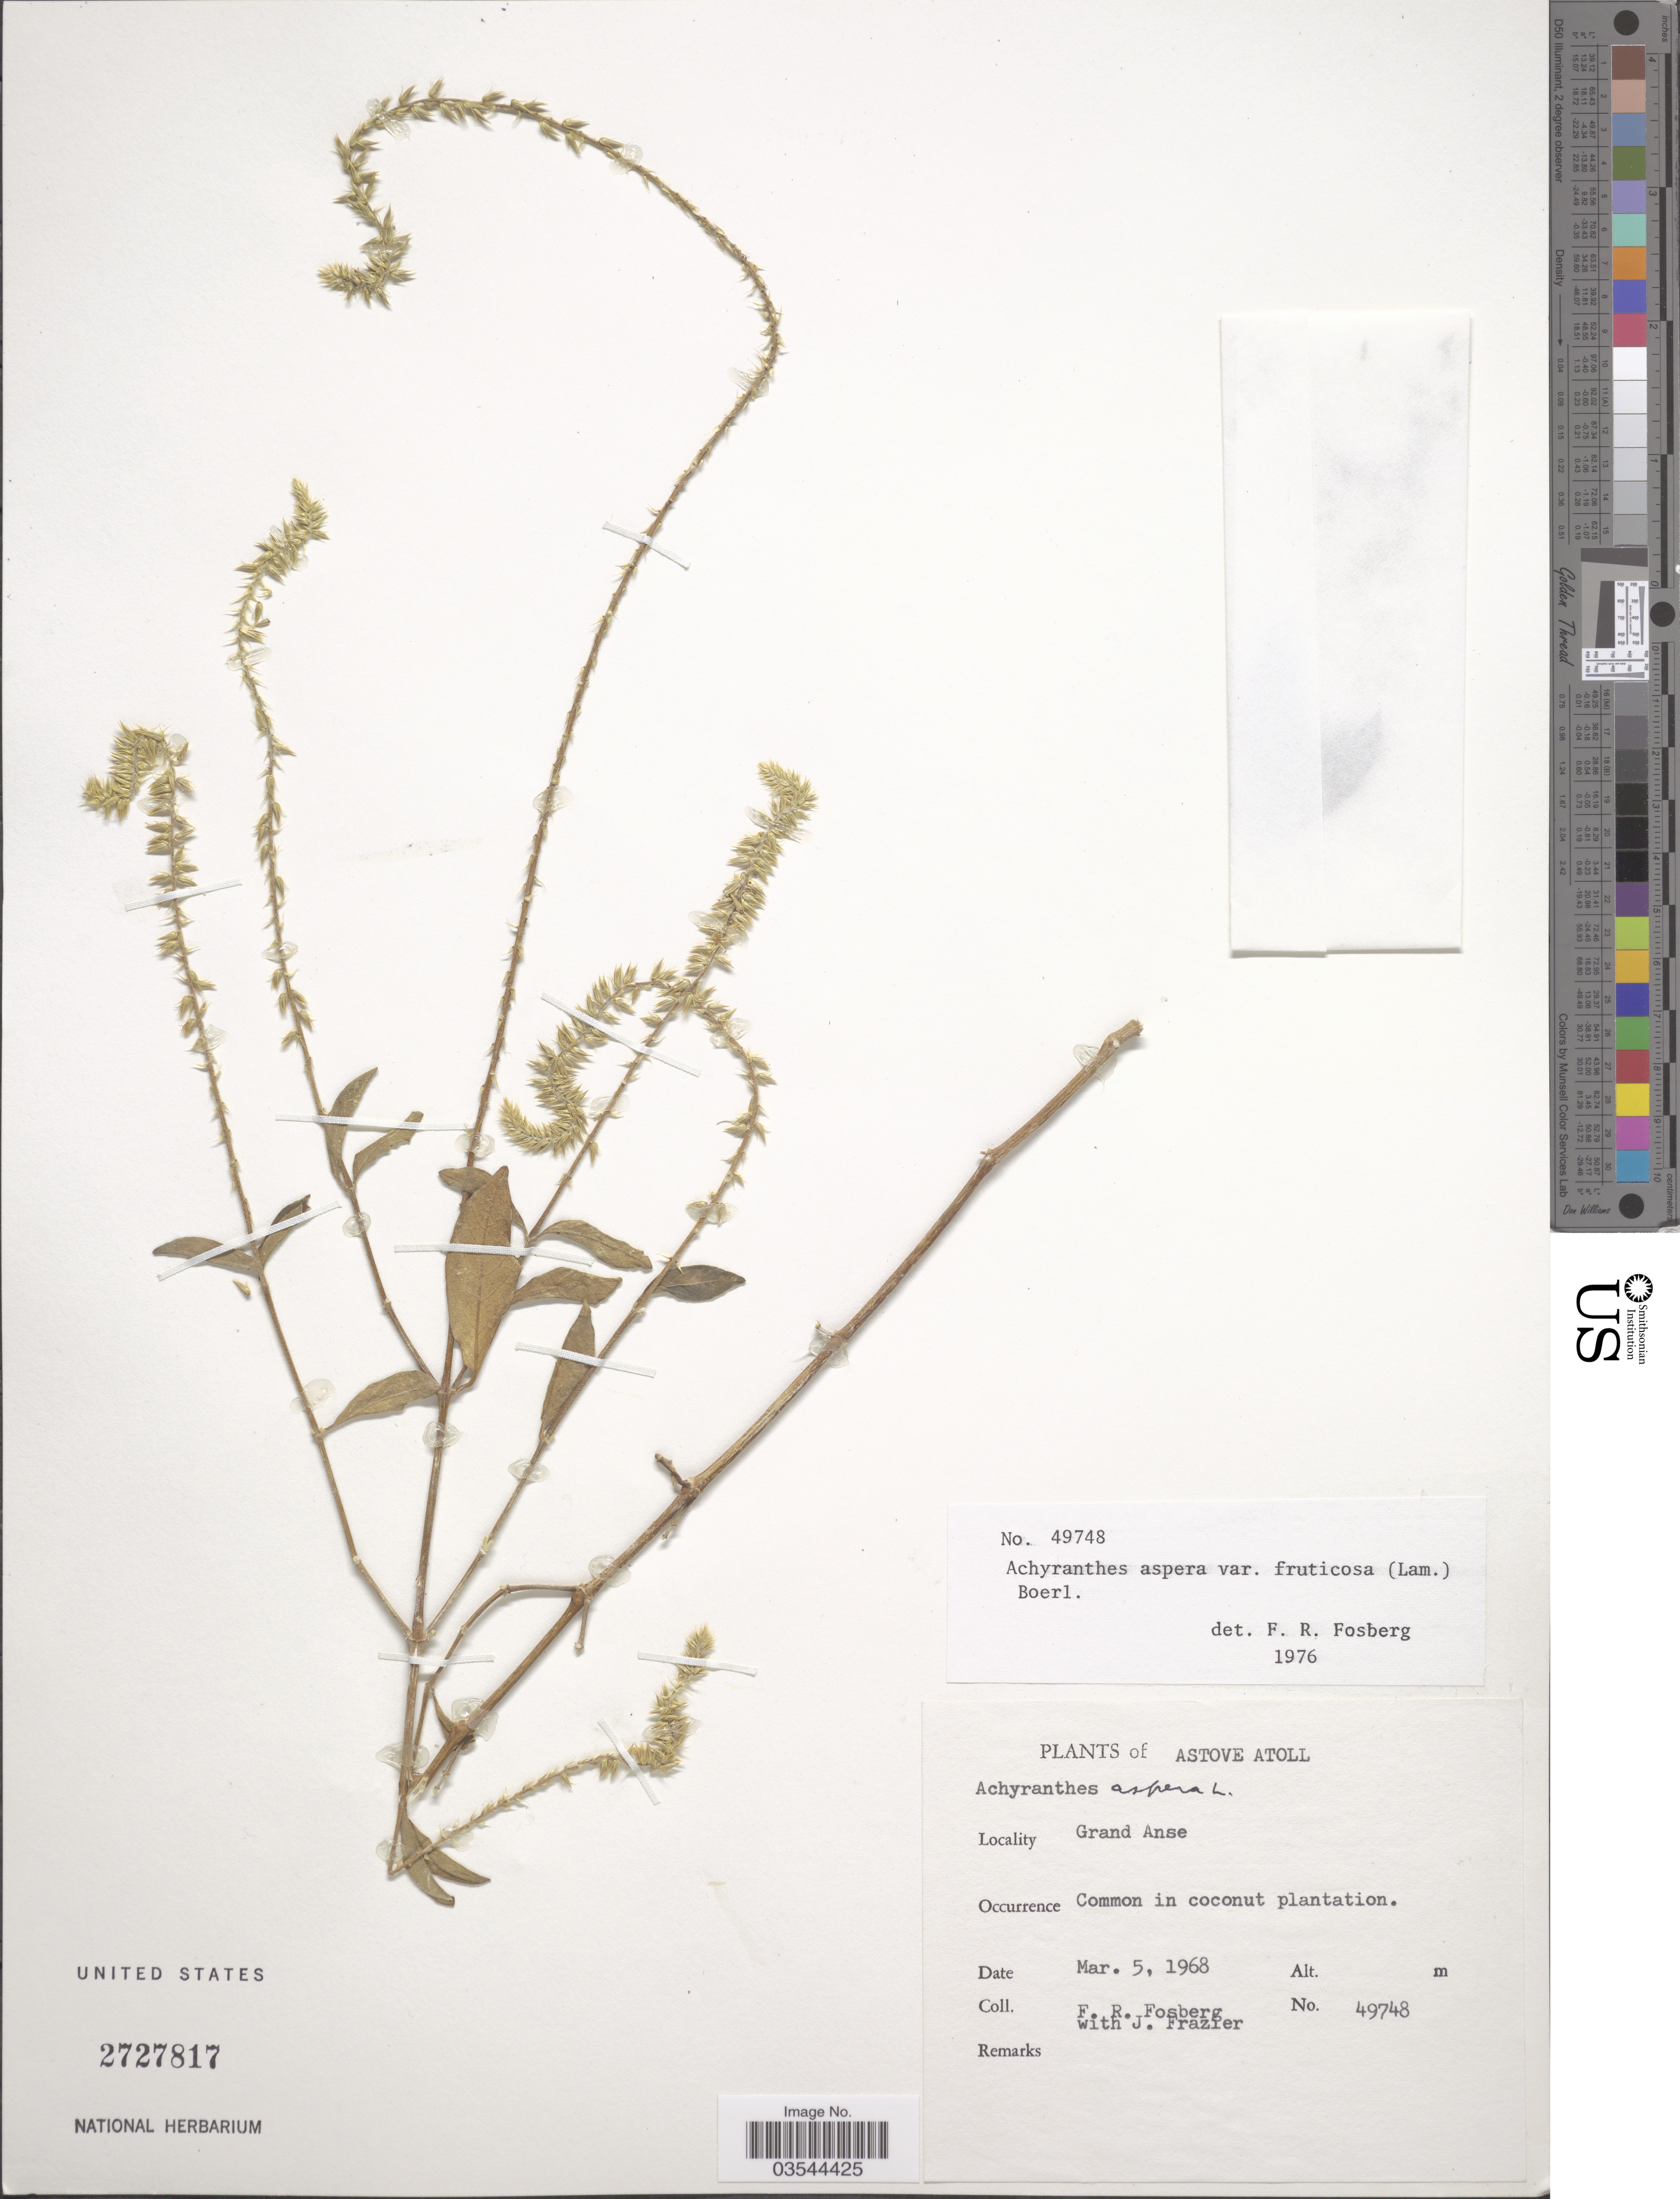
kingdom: Plantae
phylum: Tracheophyta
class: Magnoliopsida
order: Caryophyllales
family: Amaranthaceae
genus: Achyranthes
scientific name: Achyranthes aspera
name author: L.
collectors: F. R. Fosberg & J. Frazier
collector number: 49748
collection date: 1968-03-05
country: Seychelles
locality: Astove Atoll. Grand Anse. Coconut plantation.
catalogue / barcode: US 2727817